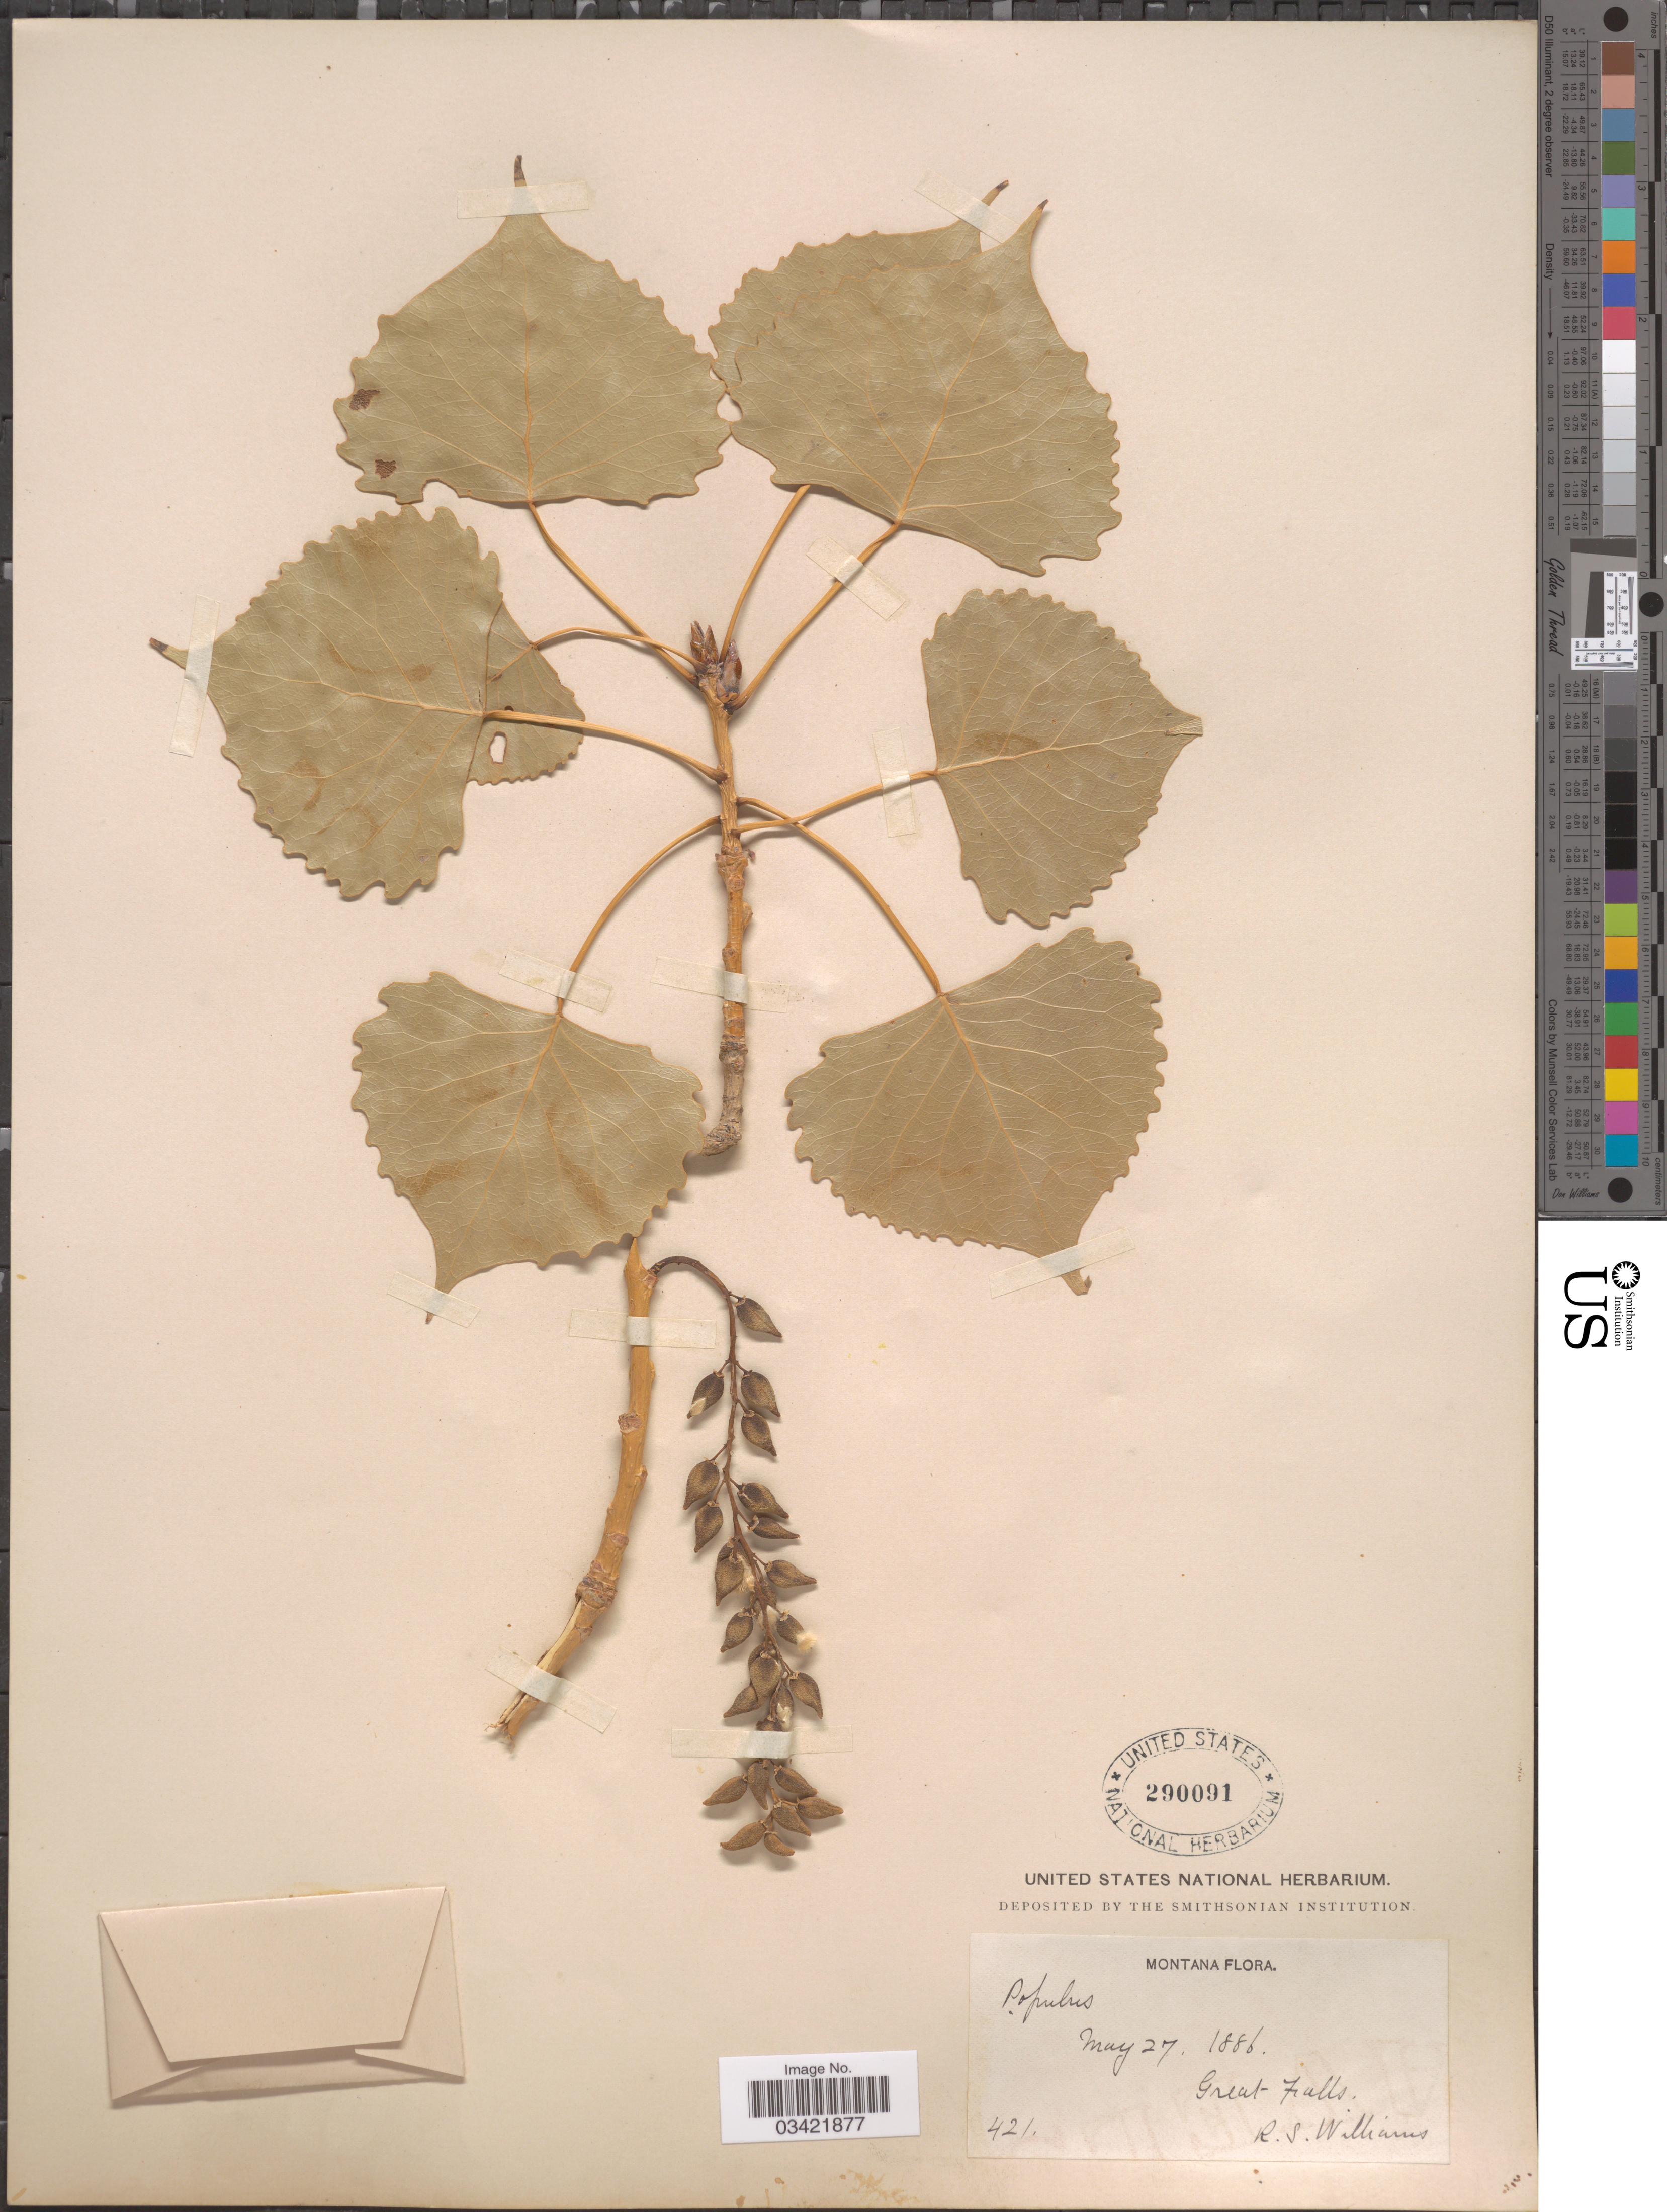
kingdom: Plantae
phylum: Tracheophyta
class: Magnoliopsida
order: Malpighiales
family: Salicaceae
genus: Populus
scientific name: Populus deltoides subsp. monilifera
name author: (Aiton) Eckenw.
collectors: R. S. Williams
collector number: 421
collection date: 1886-05-27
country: United States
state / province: Montana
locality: Great Falls.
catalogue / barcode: US 290091